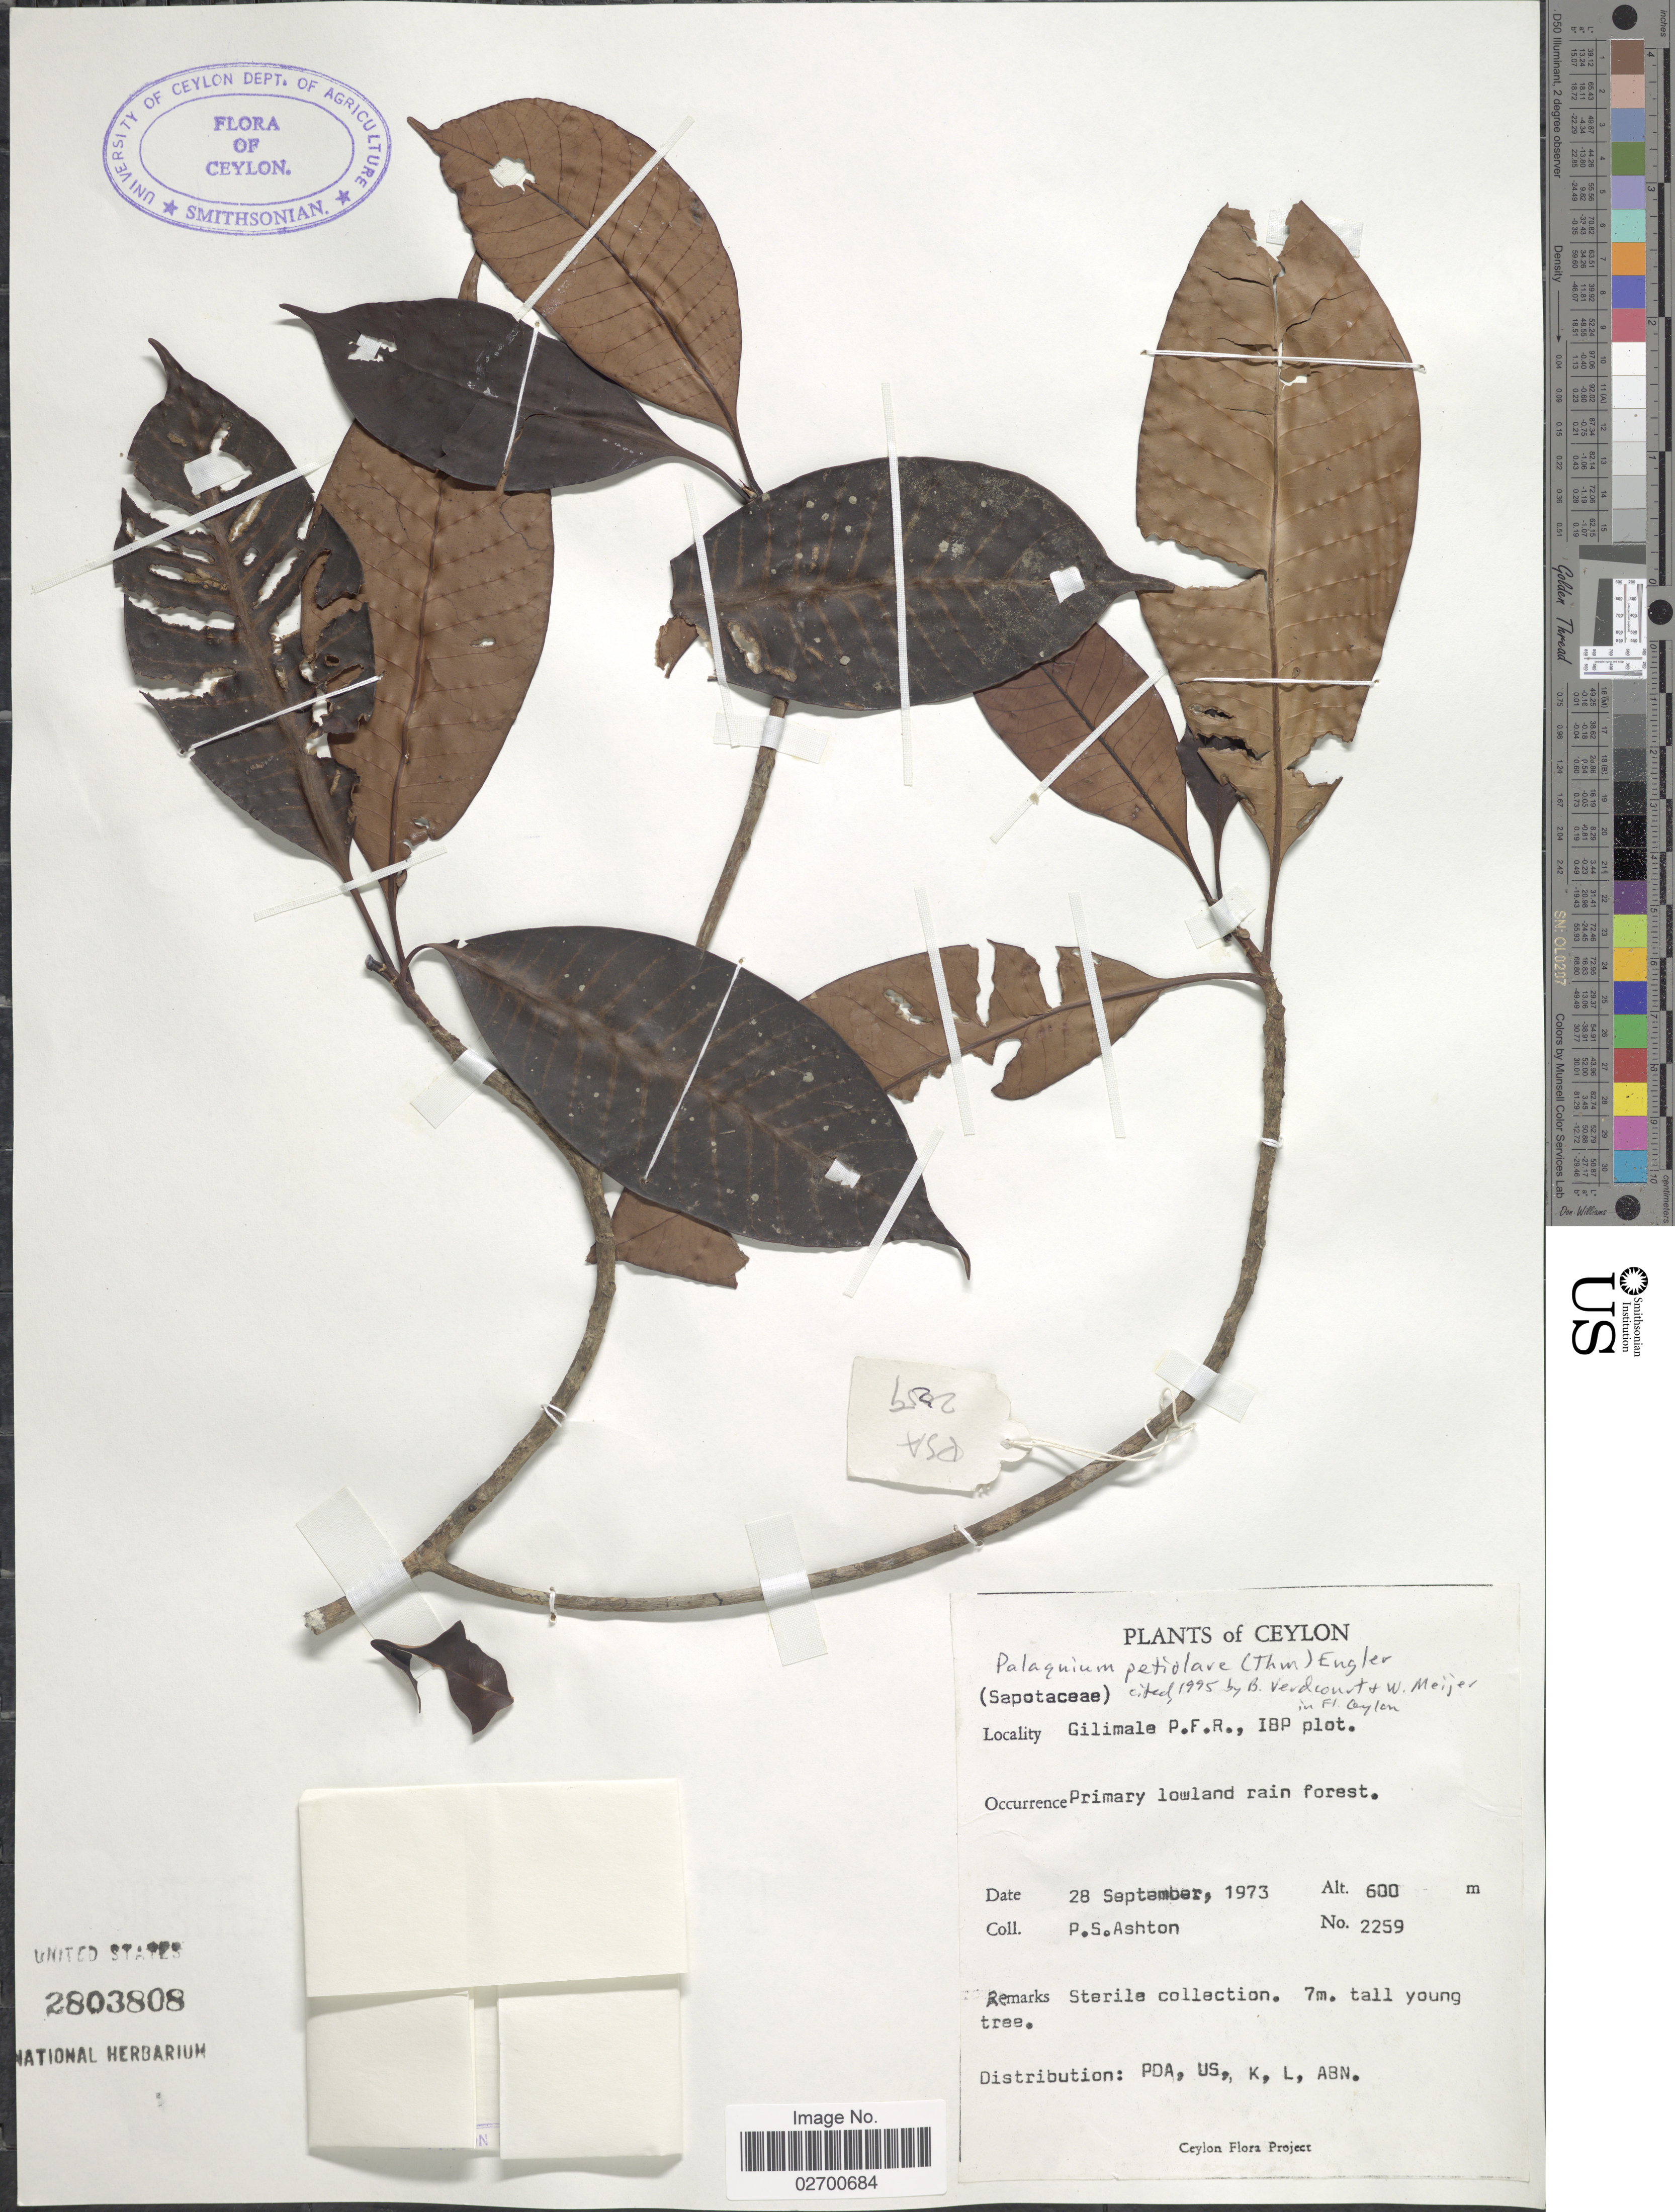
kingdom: Plantae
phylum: Tracheophyta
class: Magnoliopsida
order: Ericales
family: Sapotaceae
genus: Palaquium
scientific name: Palaquium petiolare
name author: (Thwaites) Engl.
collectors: P. S. Ashton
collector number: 2259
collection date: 1973-09-28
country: Sri Lanka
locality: Gilimale P.F. R. , IBP plot. Primary lowland rain forest. Ceylon.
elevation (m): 600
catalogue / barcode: US 2803808